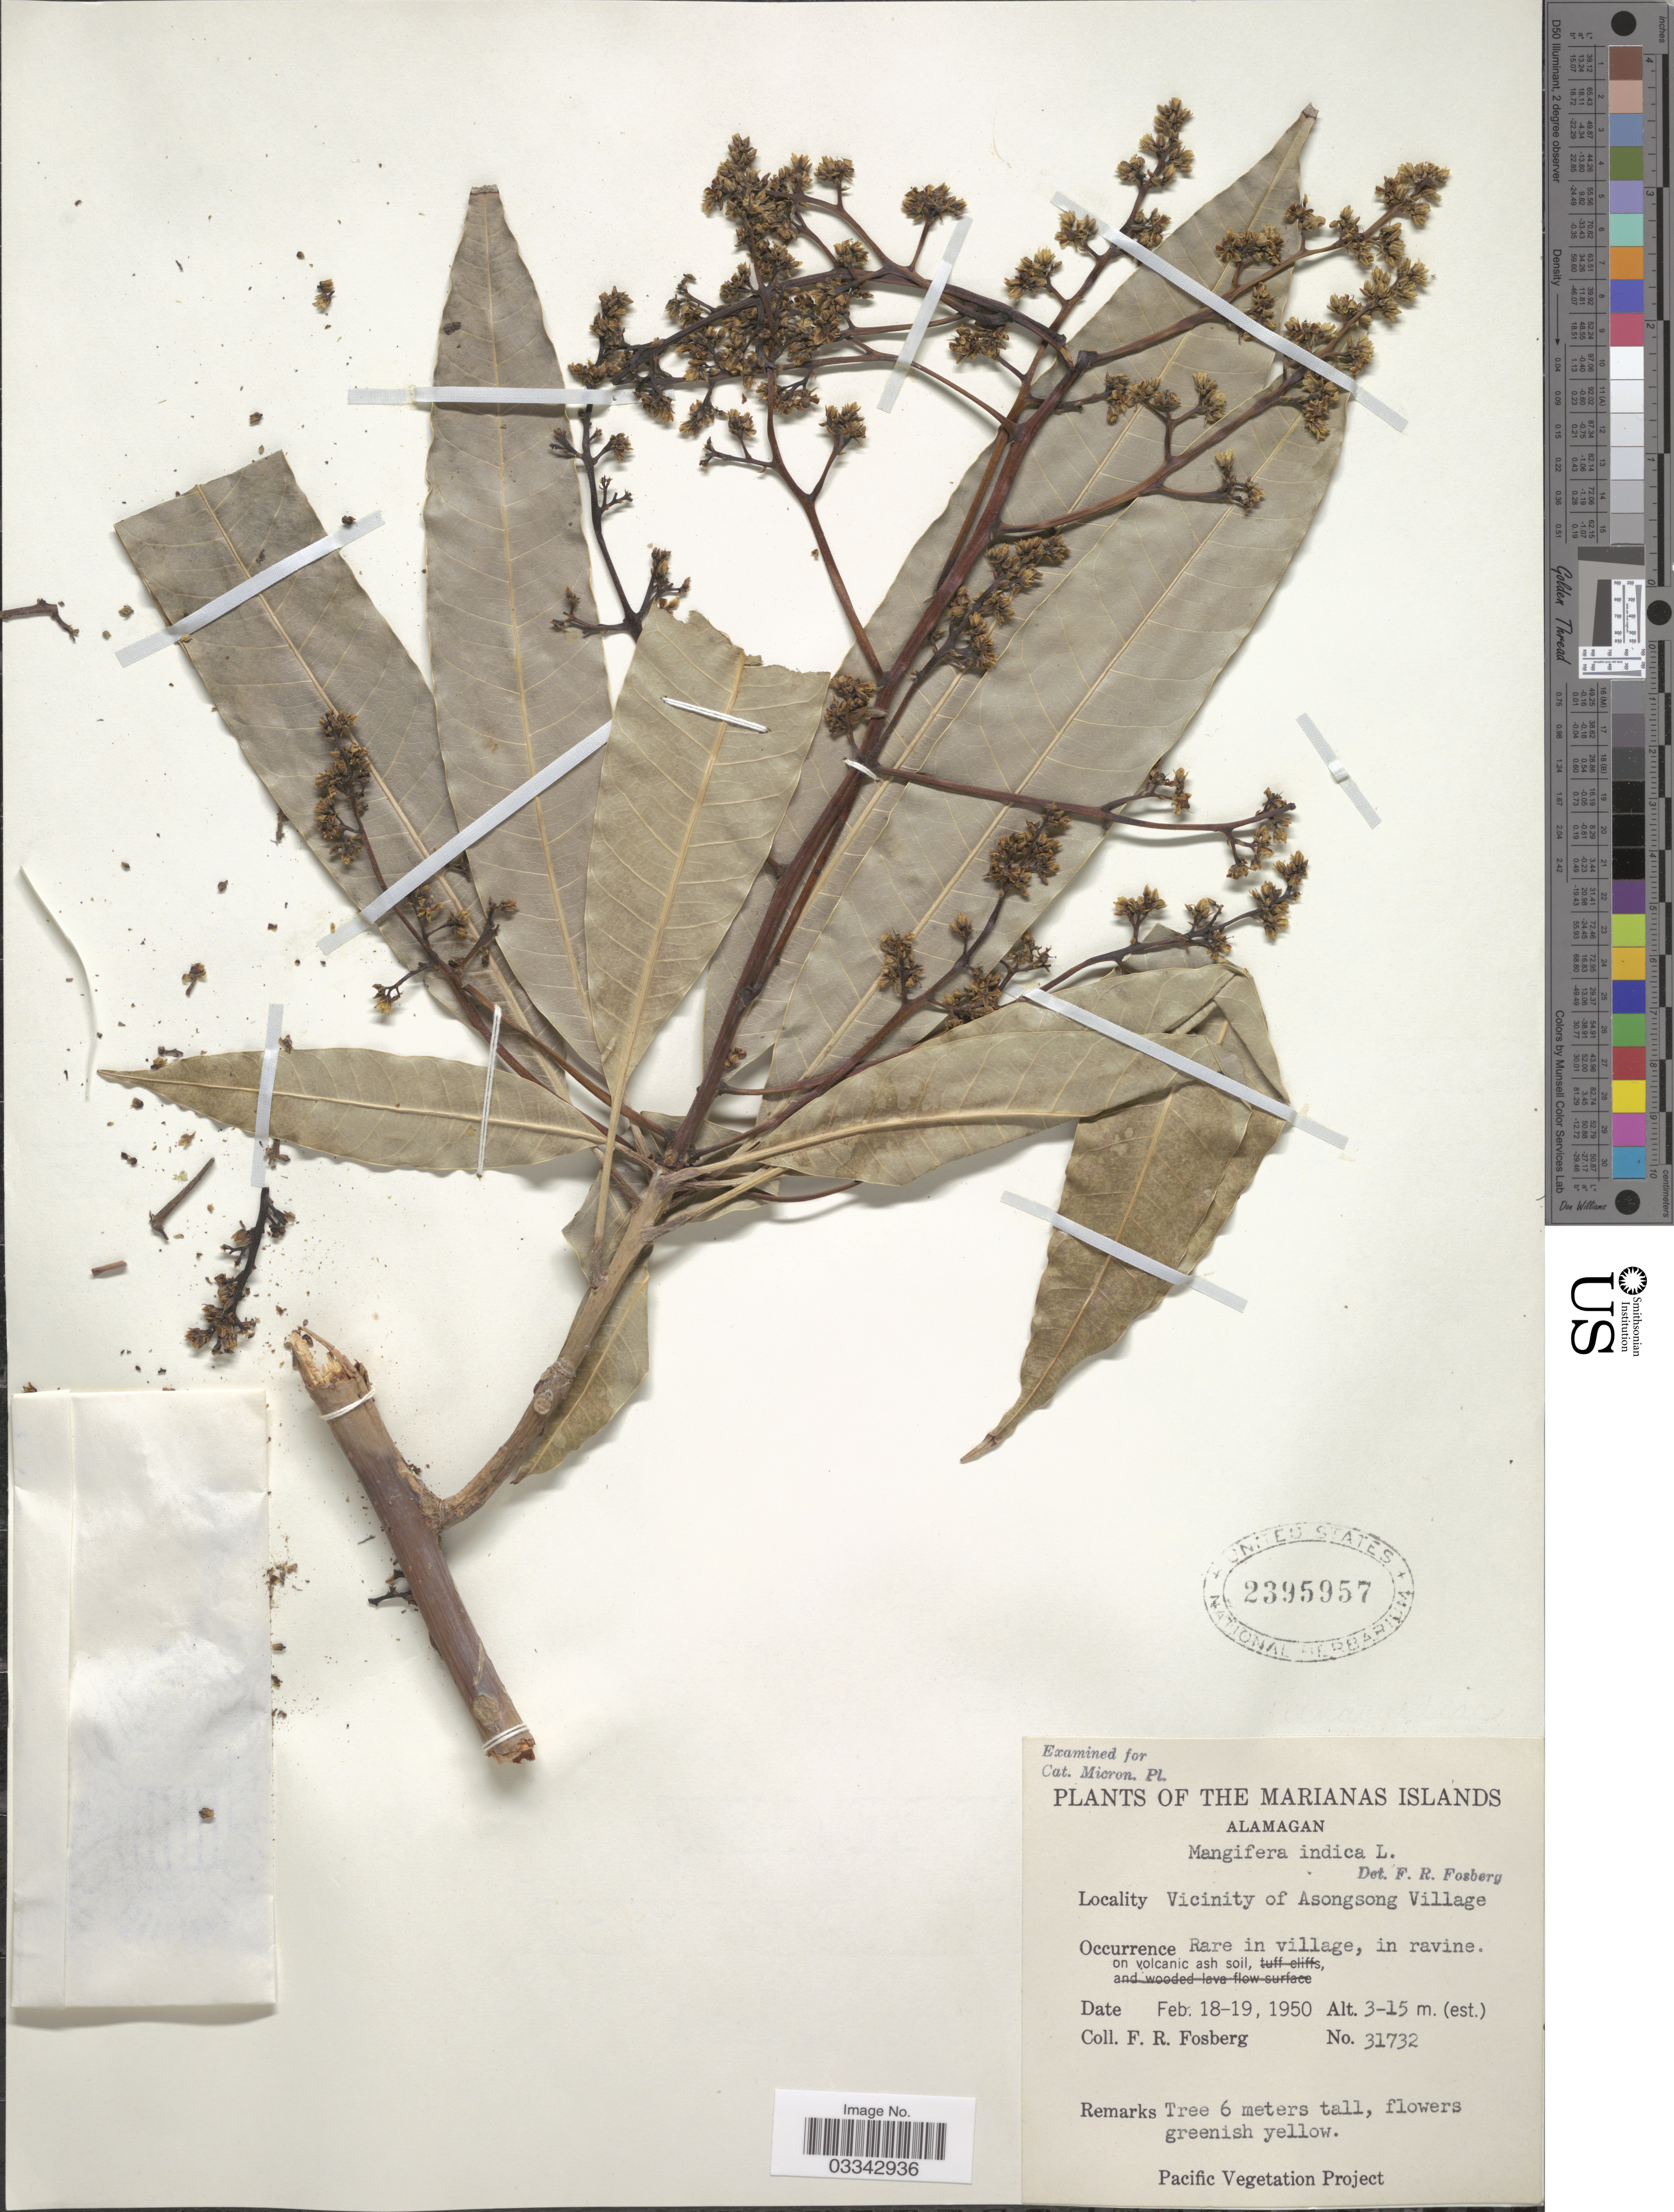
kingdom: Plantae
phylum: Tracheophyta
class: Magnoliopsida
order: Sapindales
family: Anacardiaceae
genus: Mangifera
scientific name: Mangifera indica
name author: L.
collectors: F. R. Fosberg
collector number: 31732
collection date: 1950-02-18/1950-02-19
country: Northern Mariana Islands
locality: The Marianas Islands. Alamagan. Vicinity of Asongsong Village.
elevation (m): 3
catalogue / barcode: US 2395957